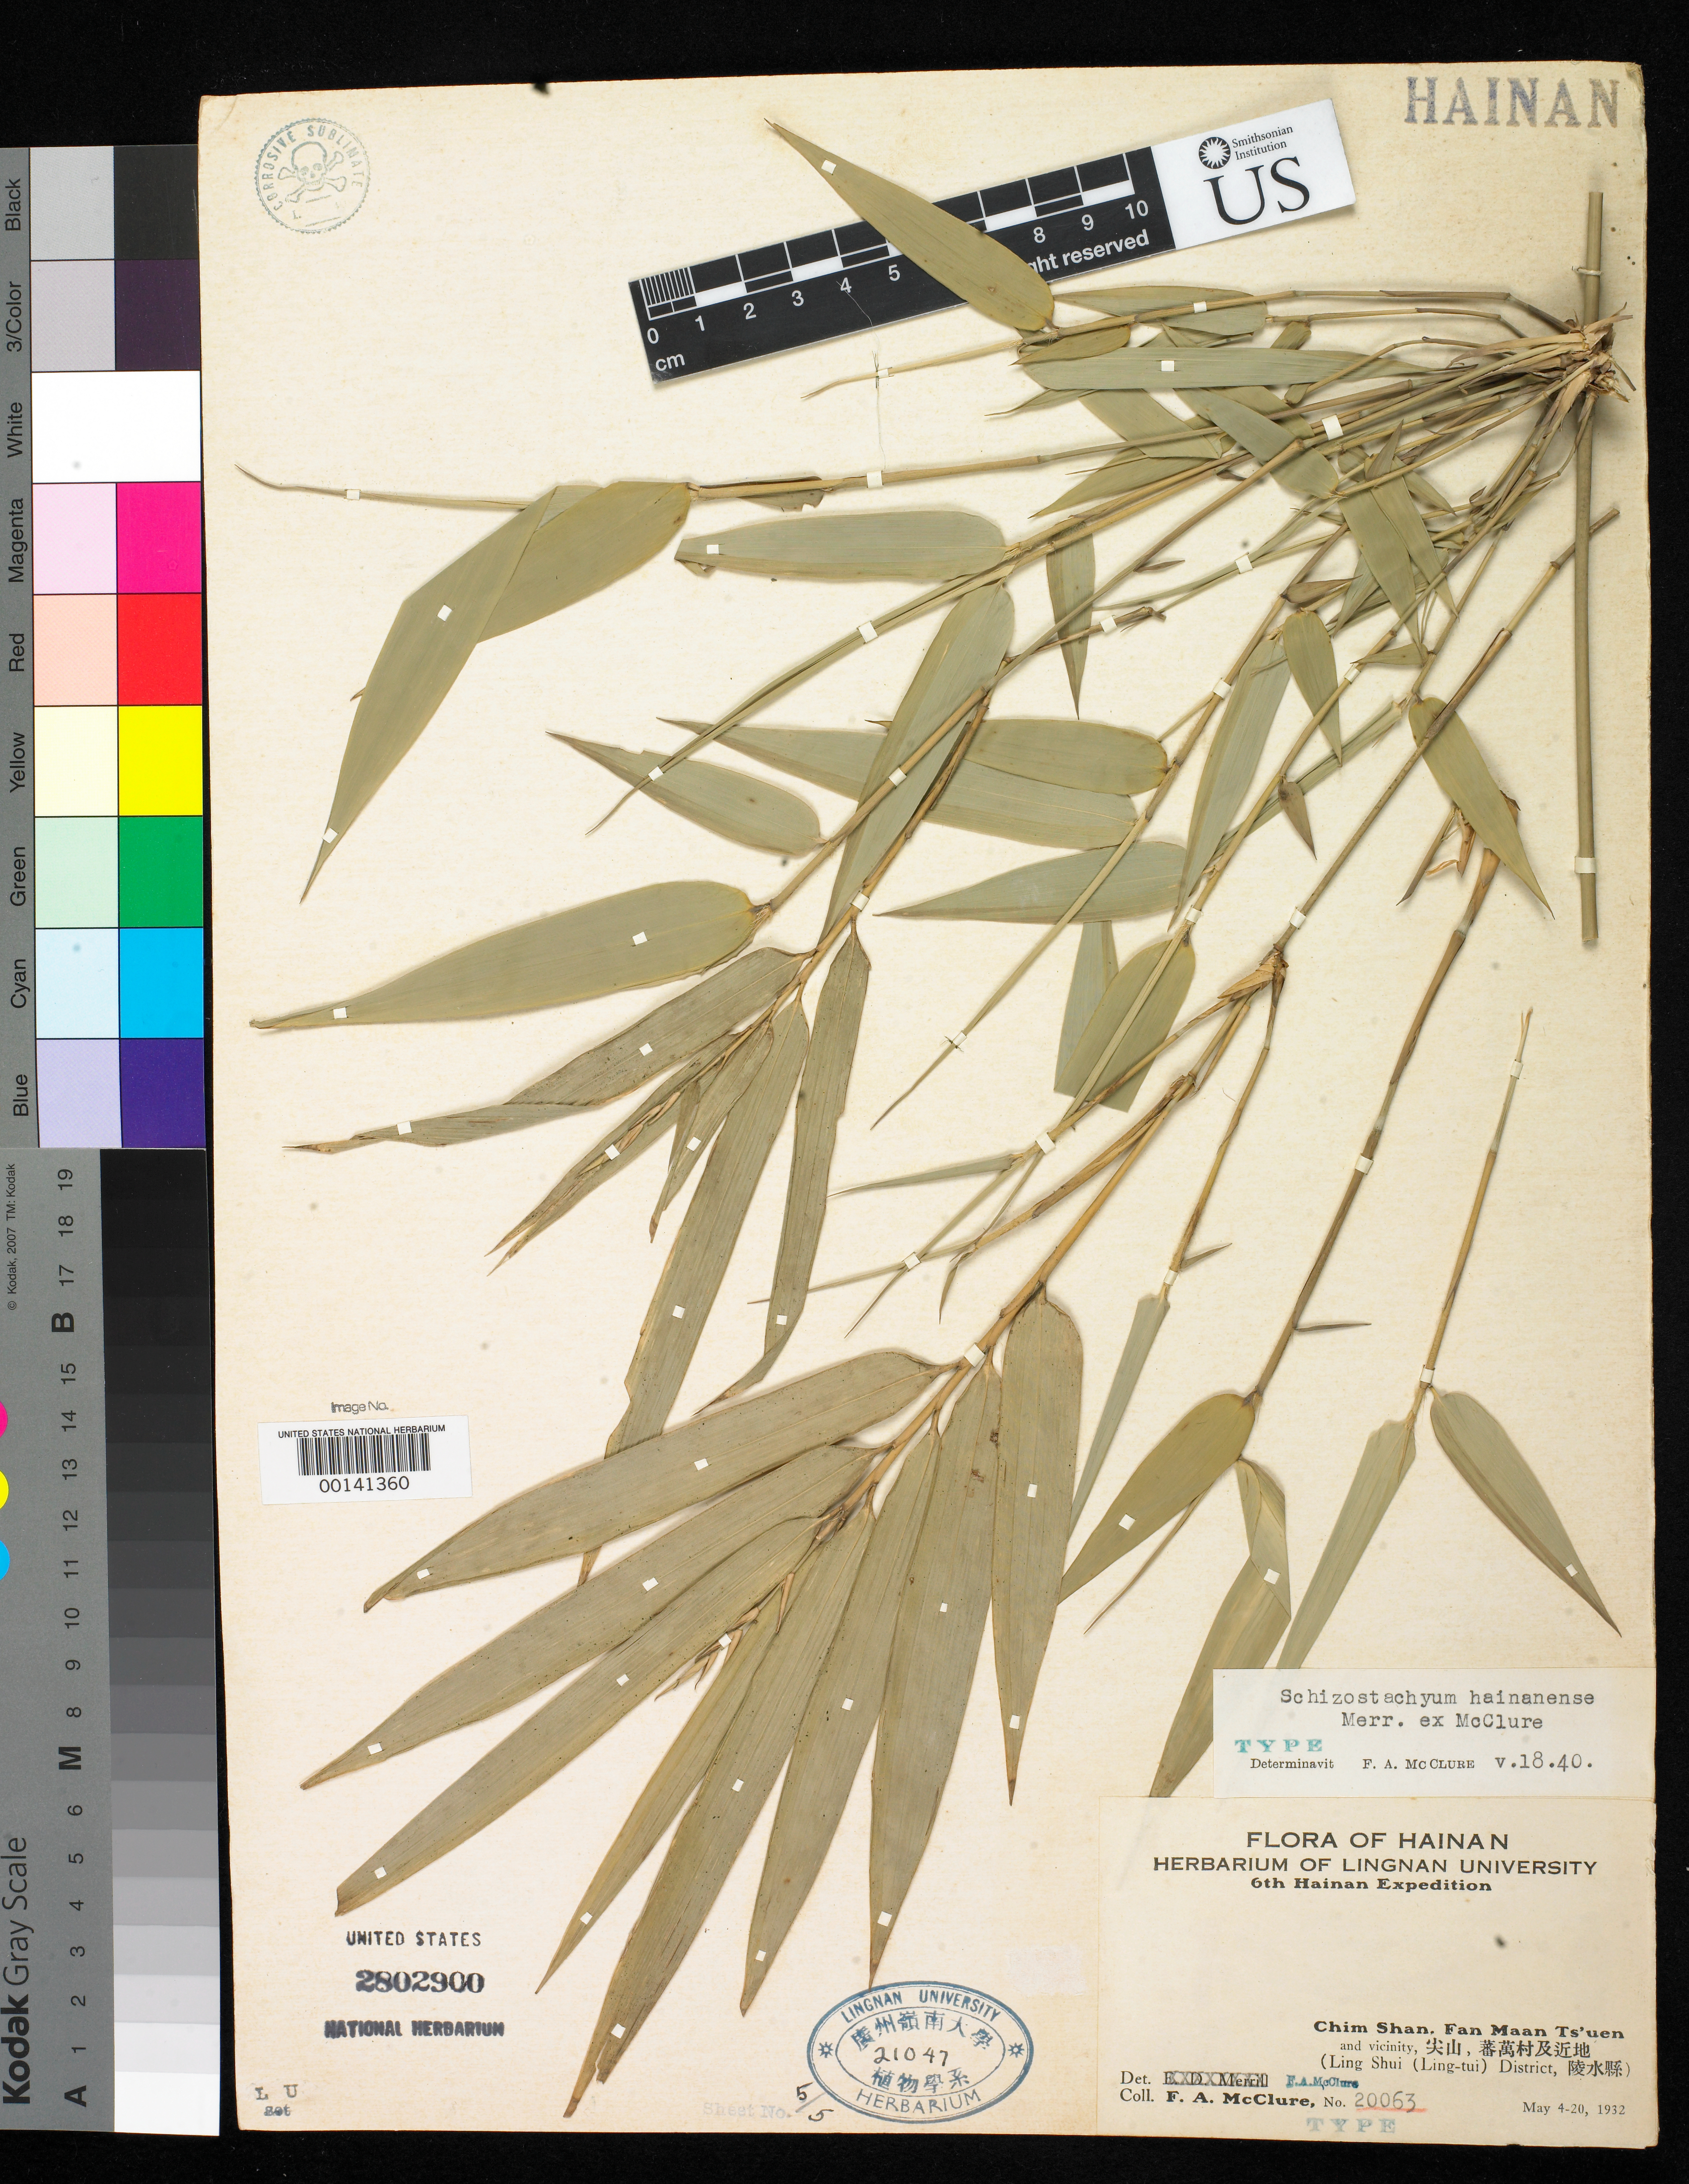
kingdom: Plantae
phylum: Tracheophyta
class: Liliopsida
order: Poales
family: Poaceae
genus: Schizostachyum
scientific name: Schizostachyum hainanense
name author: Merr. ex McClure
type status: Type Collection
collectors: F. A. McClure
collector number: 20063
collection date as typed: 04 May 1932 to 20 May 1932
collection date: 1932-05-04/1932-05-20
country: China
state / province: Hainan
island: Hainan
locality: Ling Shui District, Chim Shan, Fan Maan Ts'uen and vicinity.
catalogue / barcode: US 2802900